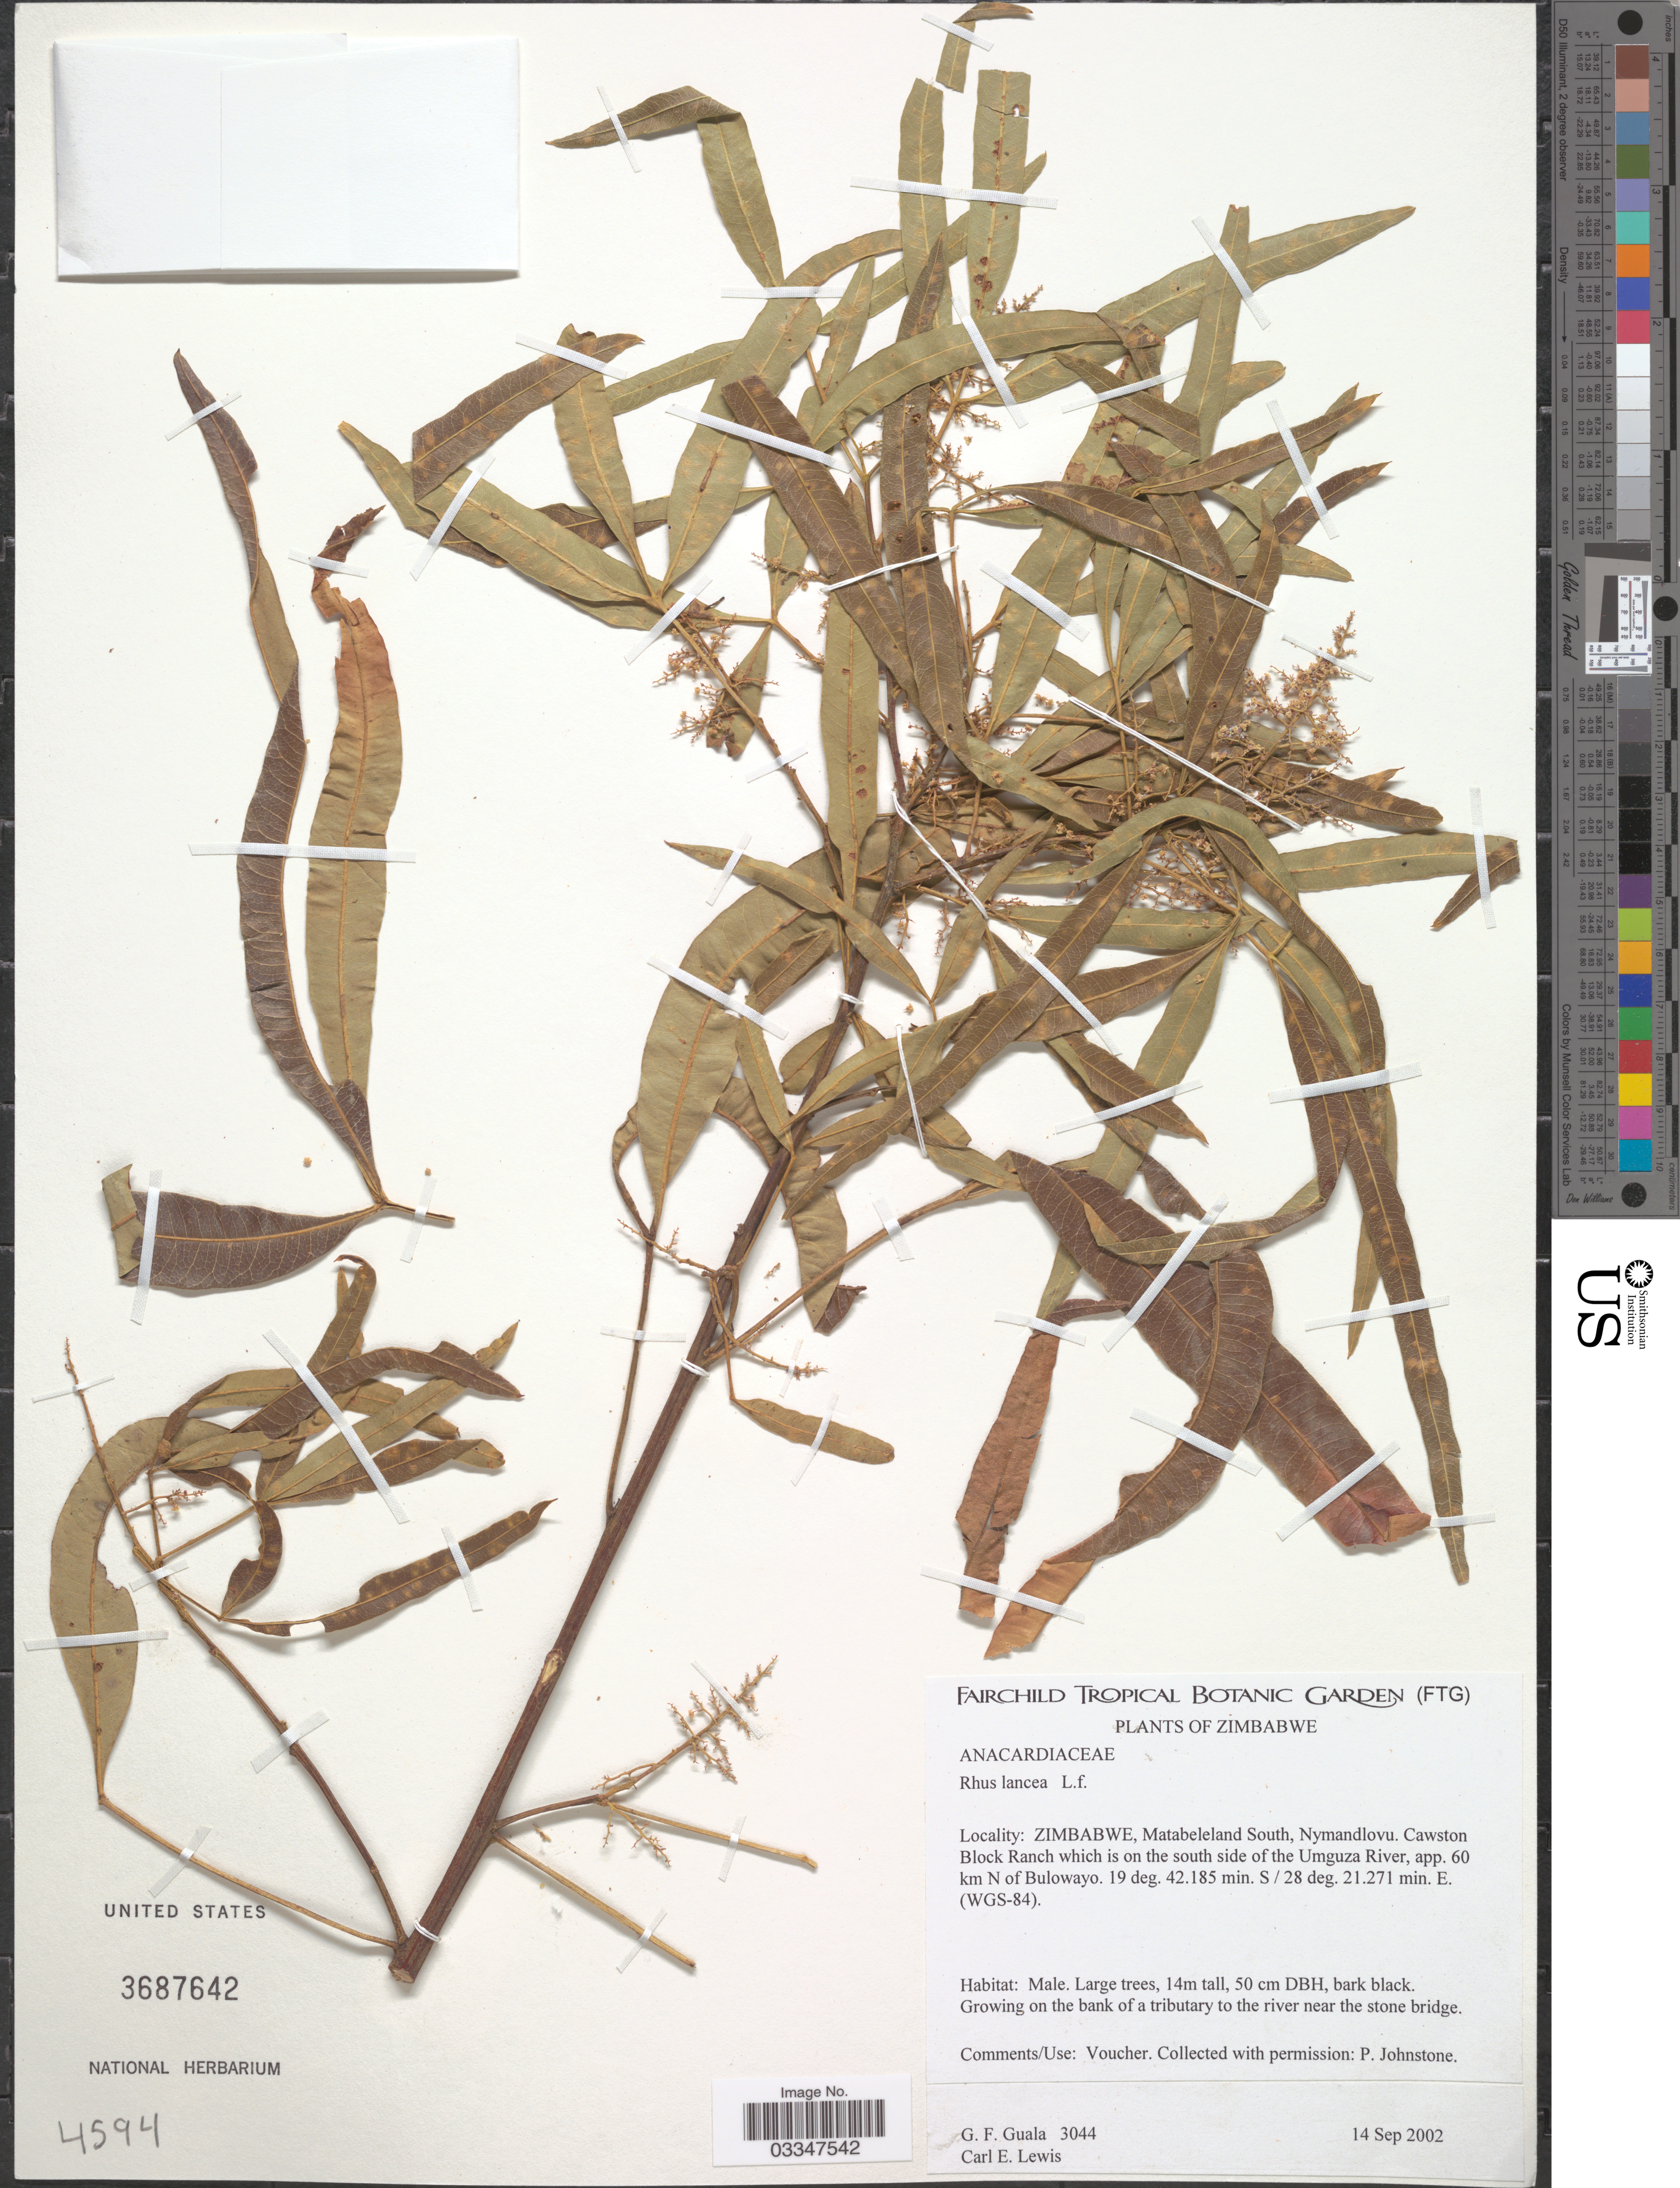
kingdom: Plantae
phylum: Tracheophyta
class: Magnoliopsida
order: Sapindales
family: Anacardiaceae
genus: Rhus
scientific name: Rhus lancea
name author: L. f.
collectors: G. Guala & C. Lewis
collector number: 3044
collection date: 2002-09-14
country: Zimbabwe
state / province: Matabeleland South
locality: Nymandlovu. Cawston Block Ranch which is on the south side of the Umguza River, app. 60 km N of Bulowayo. (WGS-84).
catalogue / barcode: US 3687642